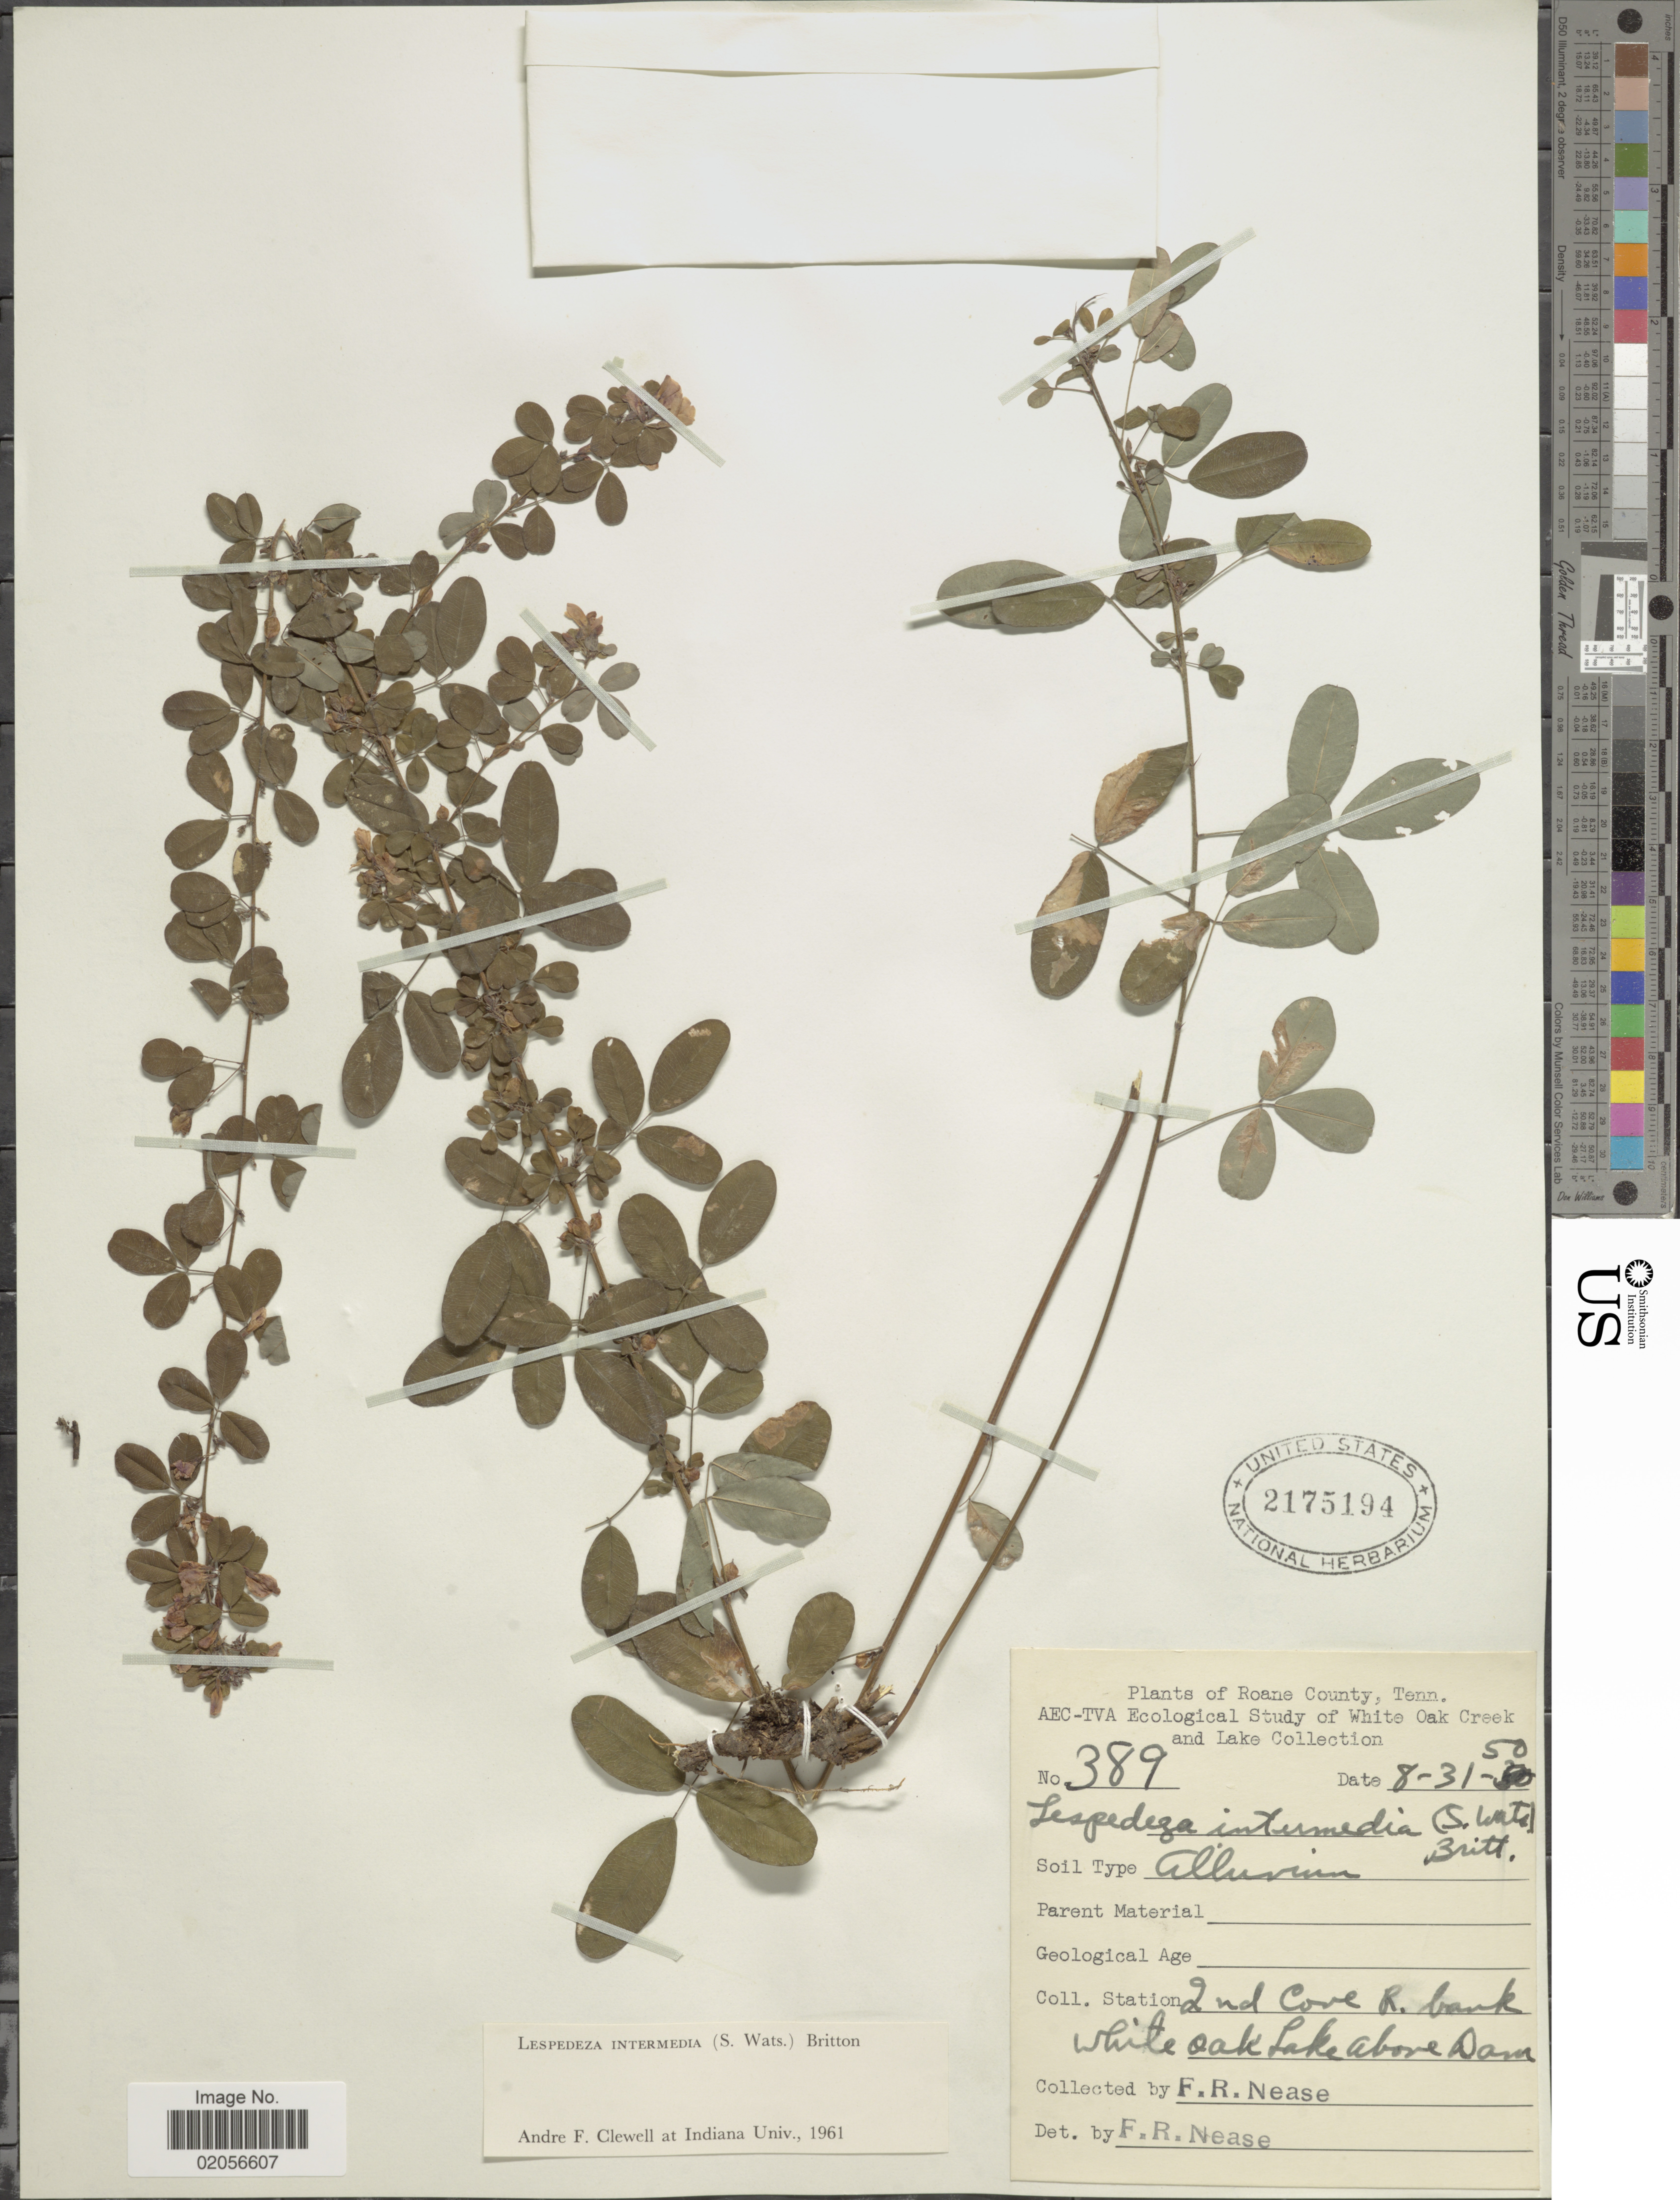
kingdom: Plantae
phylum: Tracheophyta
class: Magnoliopsida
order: Fabales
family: Fabaceae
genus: Lespedeza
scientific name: Lespedeza intermedia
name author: (S. Watson) Britton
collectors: F. Nease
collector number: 389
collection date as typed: Transcribed d/m/y: 31/8/50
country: United States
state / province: Tennessee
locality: Roane County, 2nd Cove R. bank White oak Lake above Dam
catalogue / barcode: US 2175194